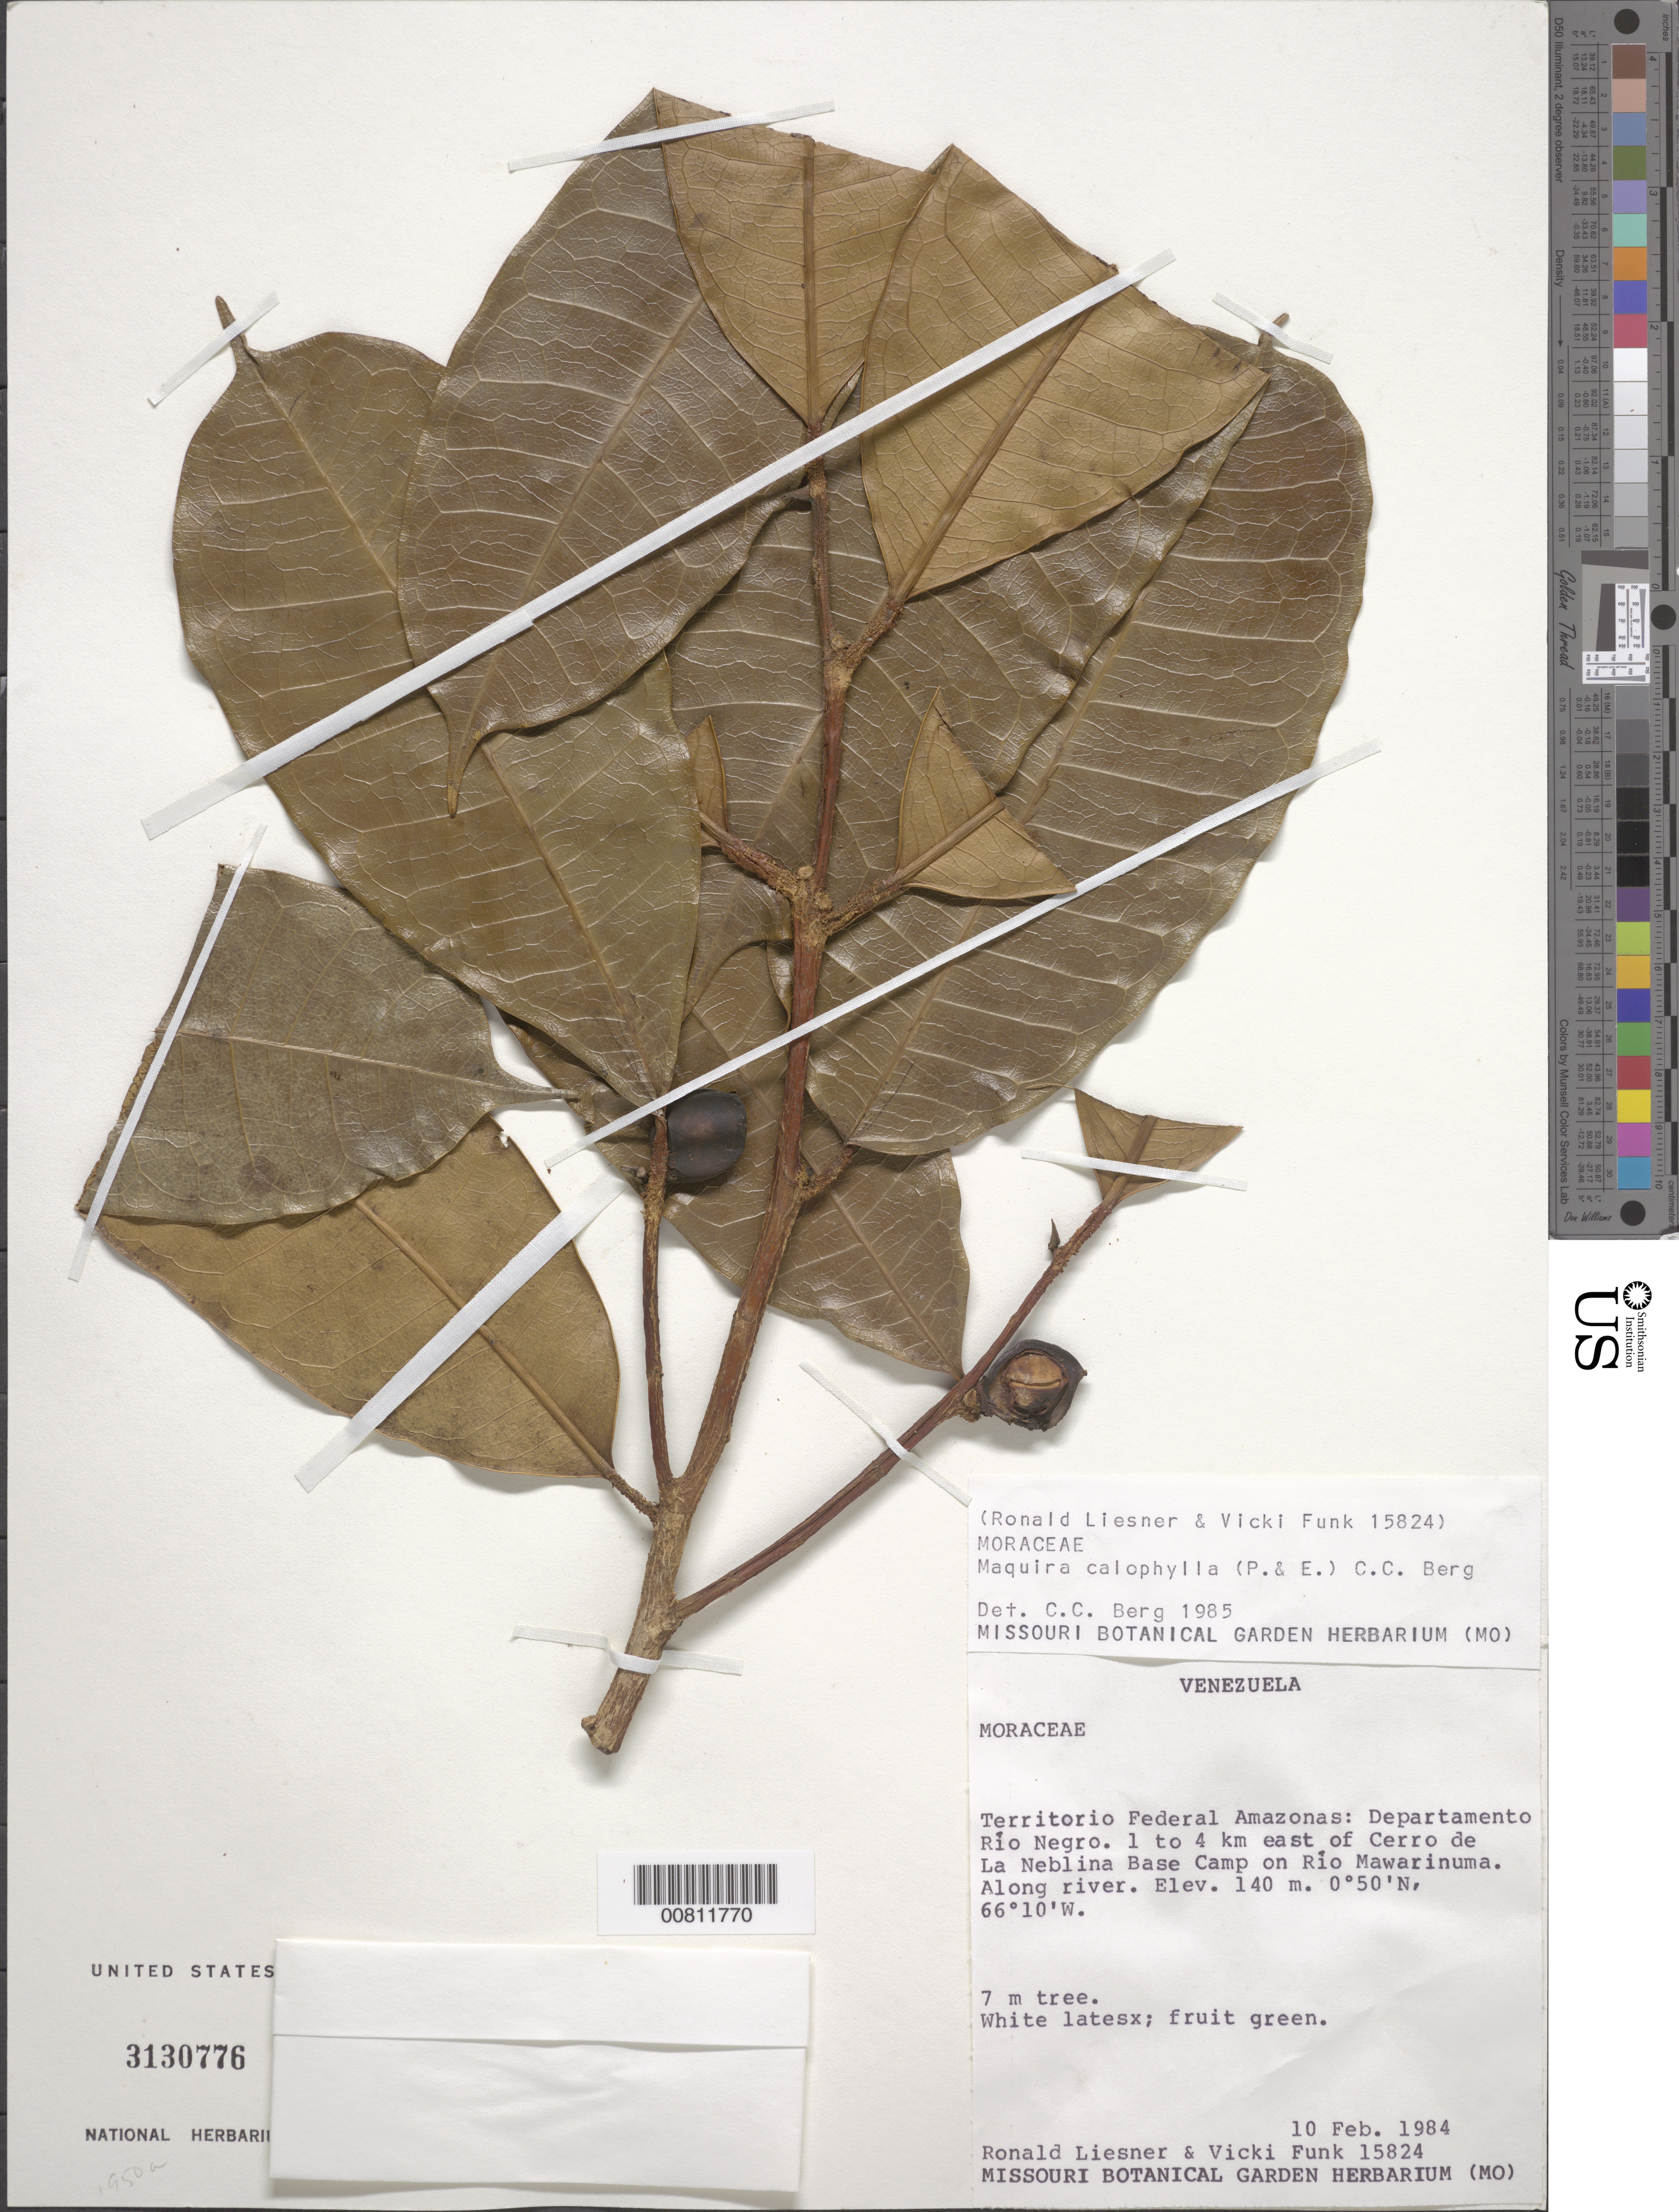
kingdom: Plantae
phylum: Tracheophyta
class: Magnoliopsida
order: Rosales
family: Moraceae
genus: Maquira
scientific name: Maquira calophylla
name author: (Poepp. & Endl.) C.C. Berg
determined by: Berg, C. C.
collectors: R. L. Liesner & V. Funk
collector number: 15824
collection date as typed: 10-Feb-84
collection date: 1984-02-10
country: Venezuela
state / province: Amazonas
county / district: Río Negro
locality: Río Mawarinuma, 1-4 km E of Cerro de La Neblina Base Camp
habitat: Along river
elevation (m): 140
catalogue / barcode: US 3130776